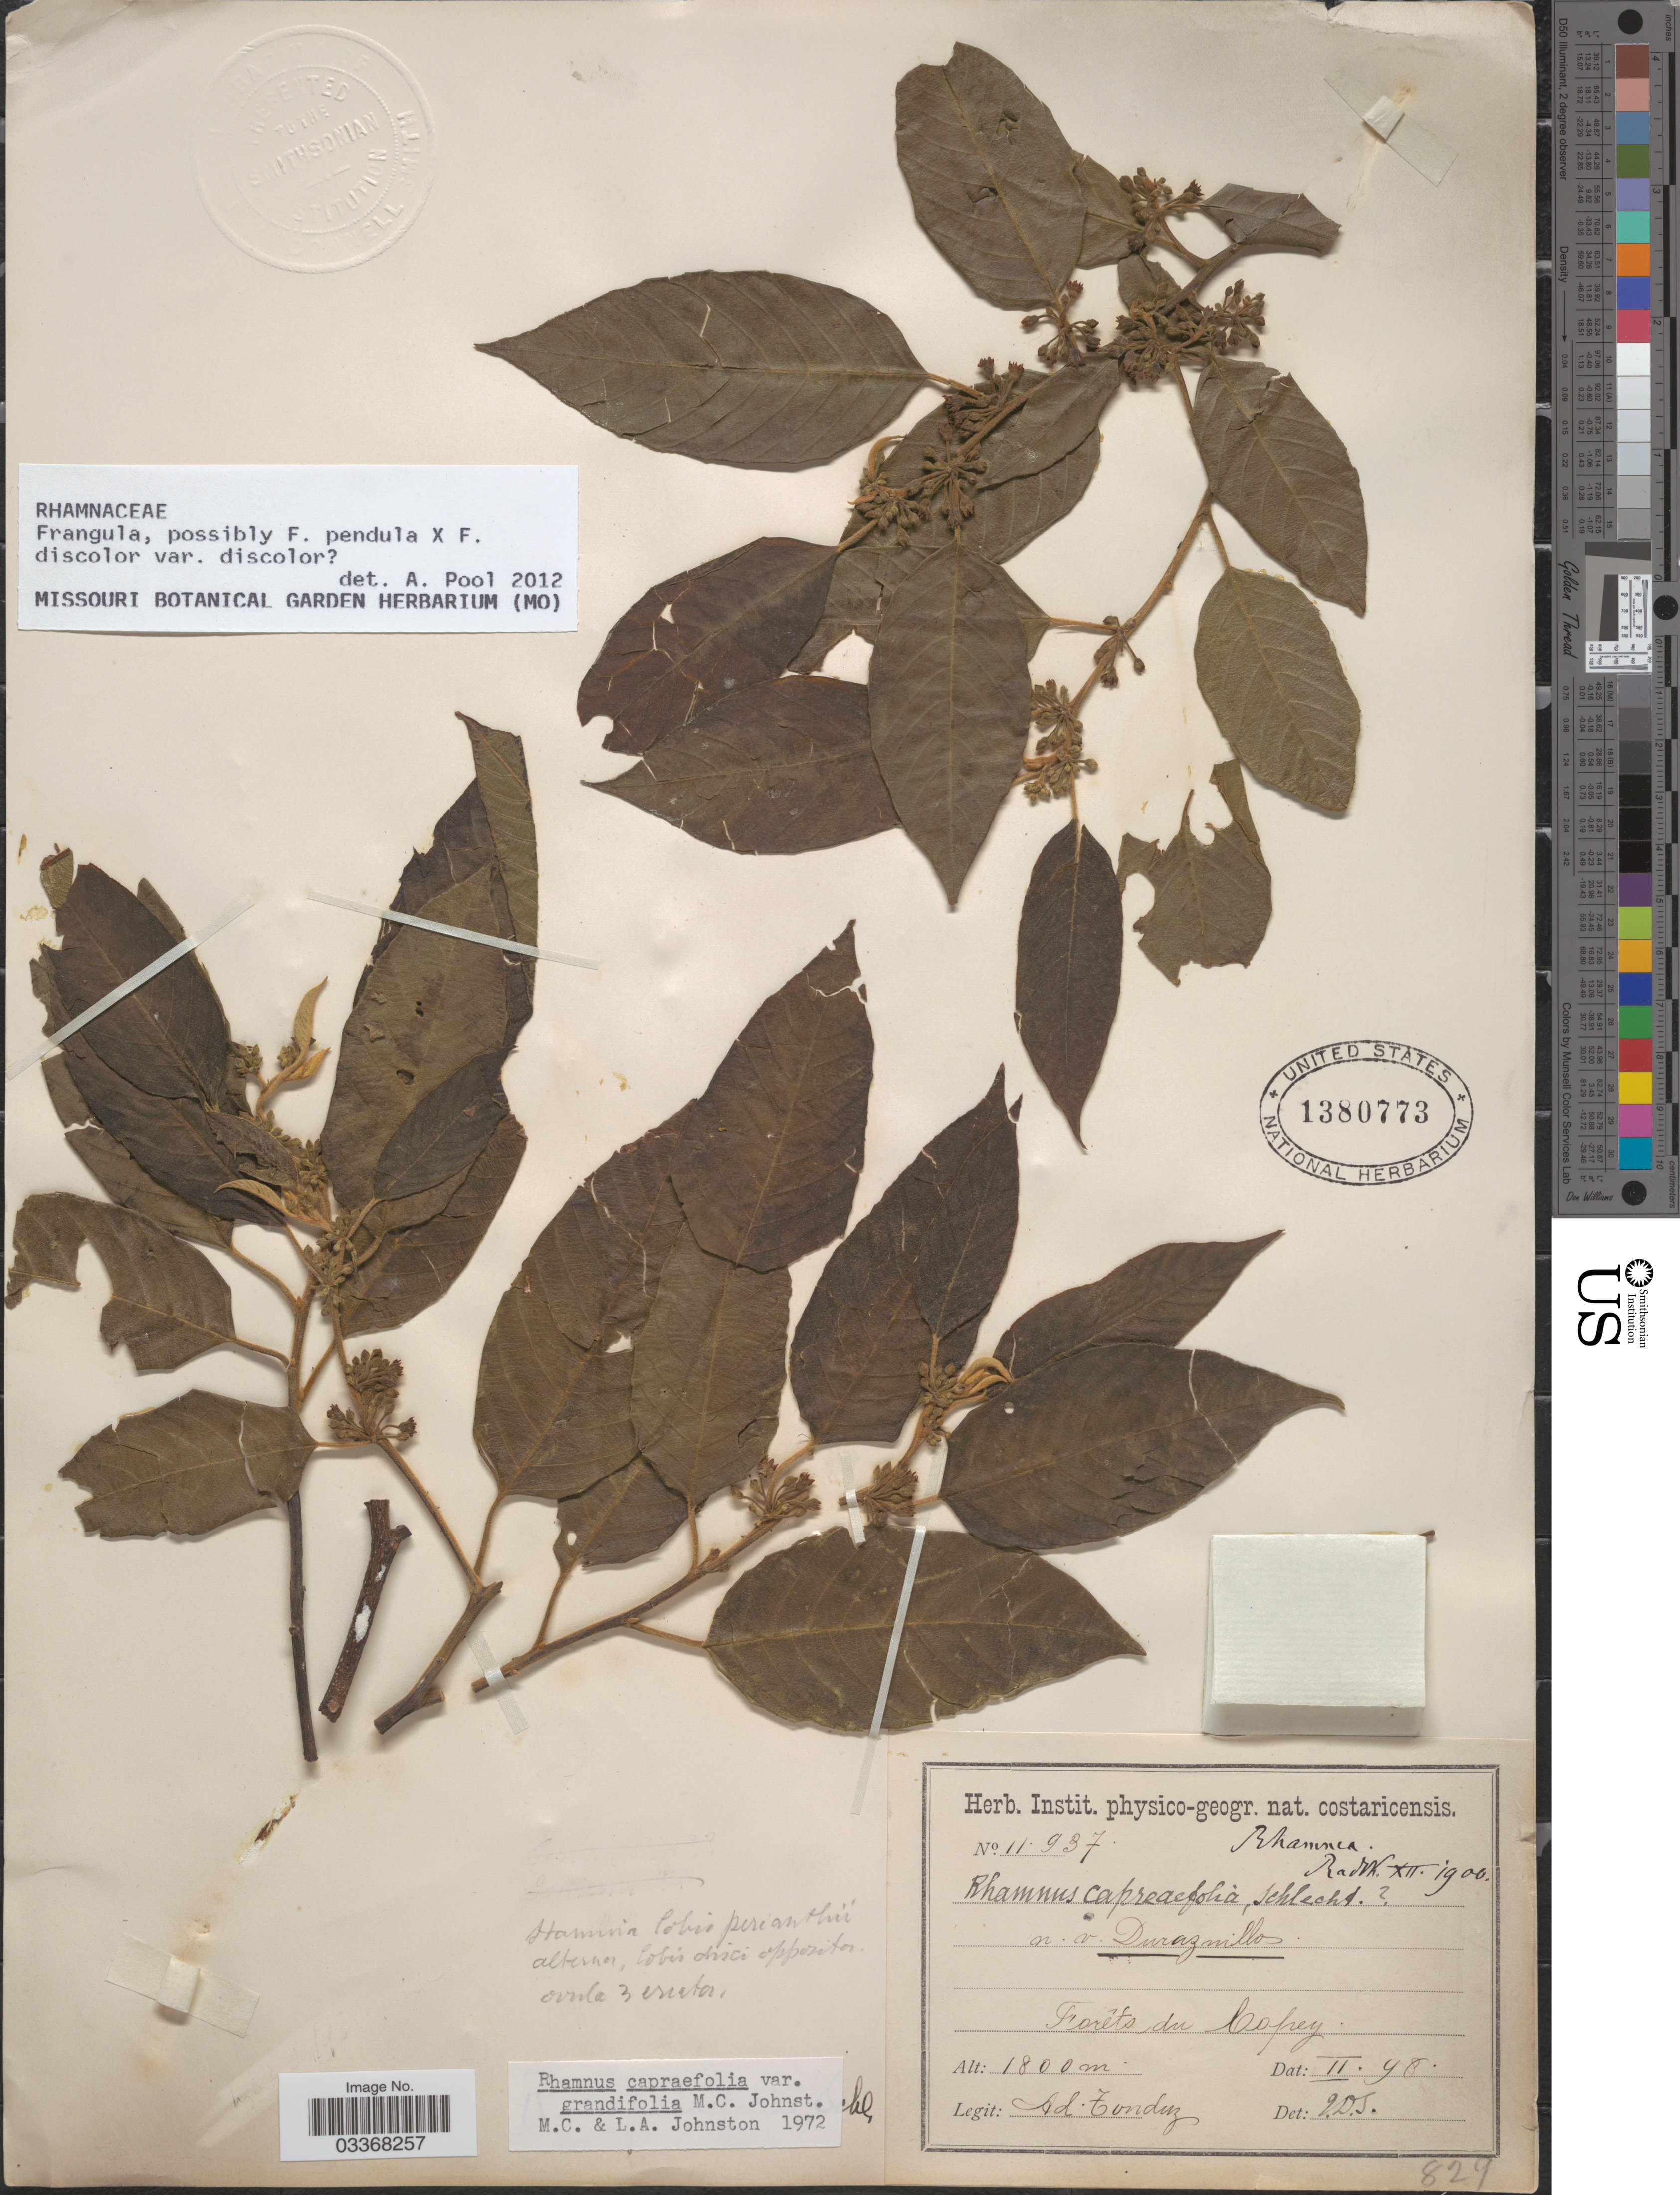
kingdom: Plantae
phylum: Tracheophyta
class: Magnoliopsida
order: Rosales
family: Rhamnaceae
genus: Frangula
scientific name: Frangula sp.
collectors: A. Tonduz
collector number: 11937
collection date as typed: Transcribed d/m/y: /2/98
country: Costa Rica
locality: Forêts du Copey.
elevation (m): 1800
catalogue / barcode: US 1380773